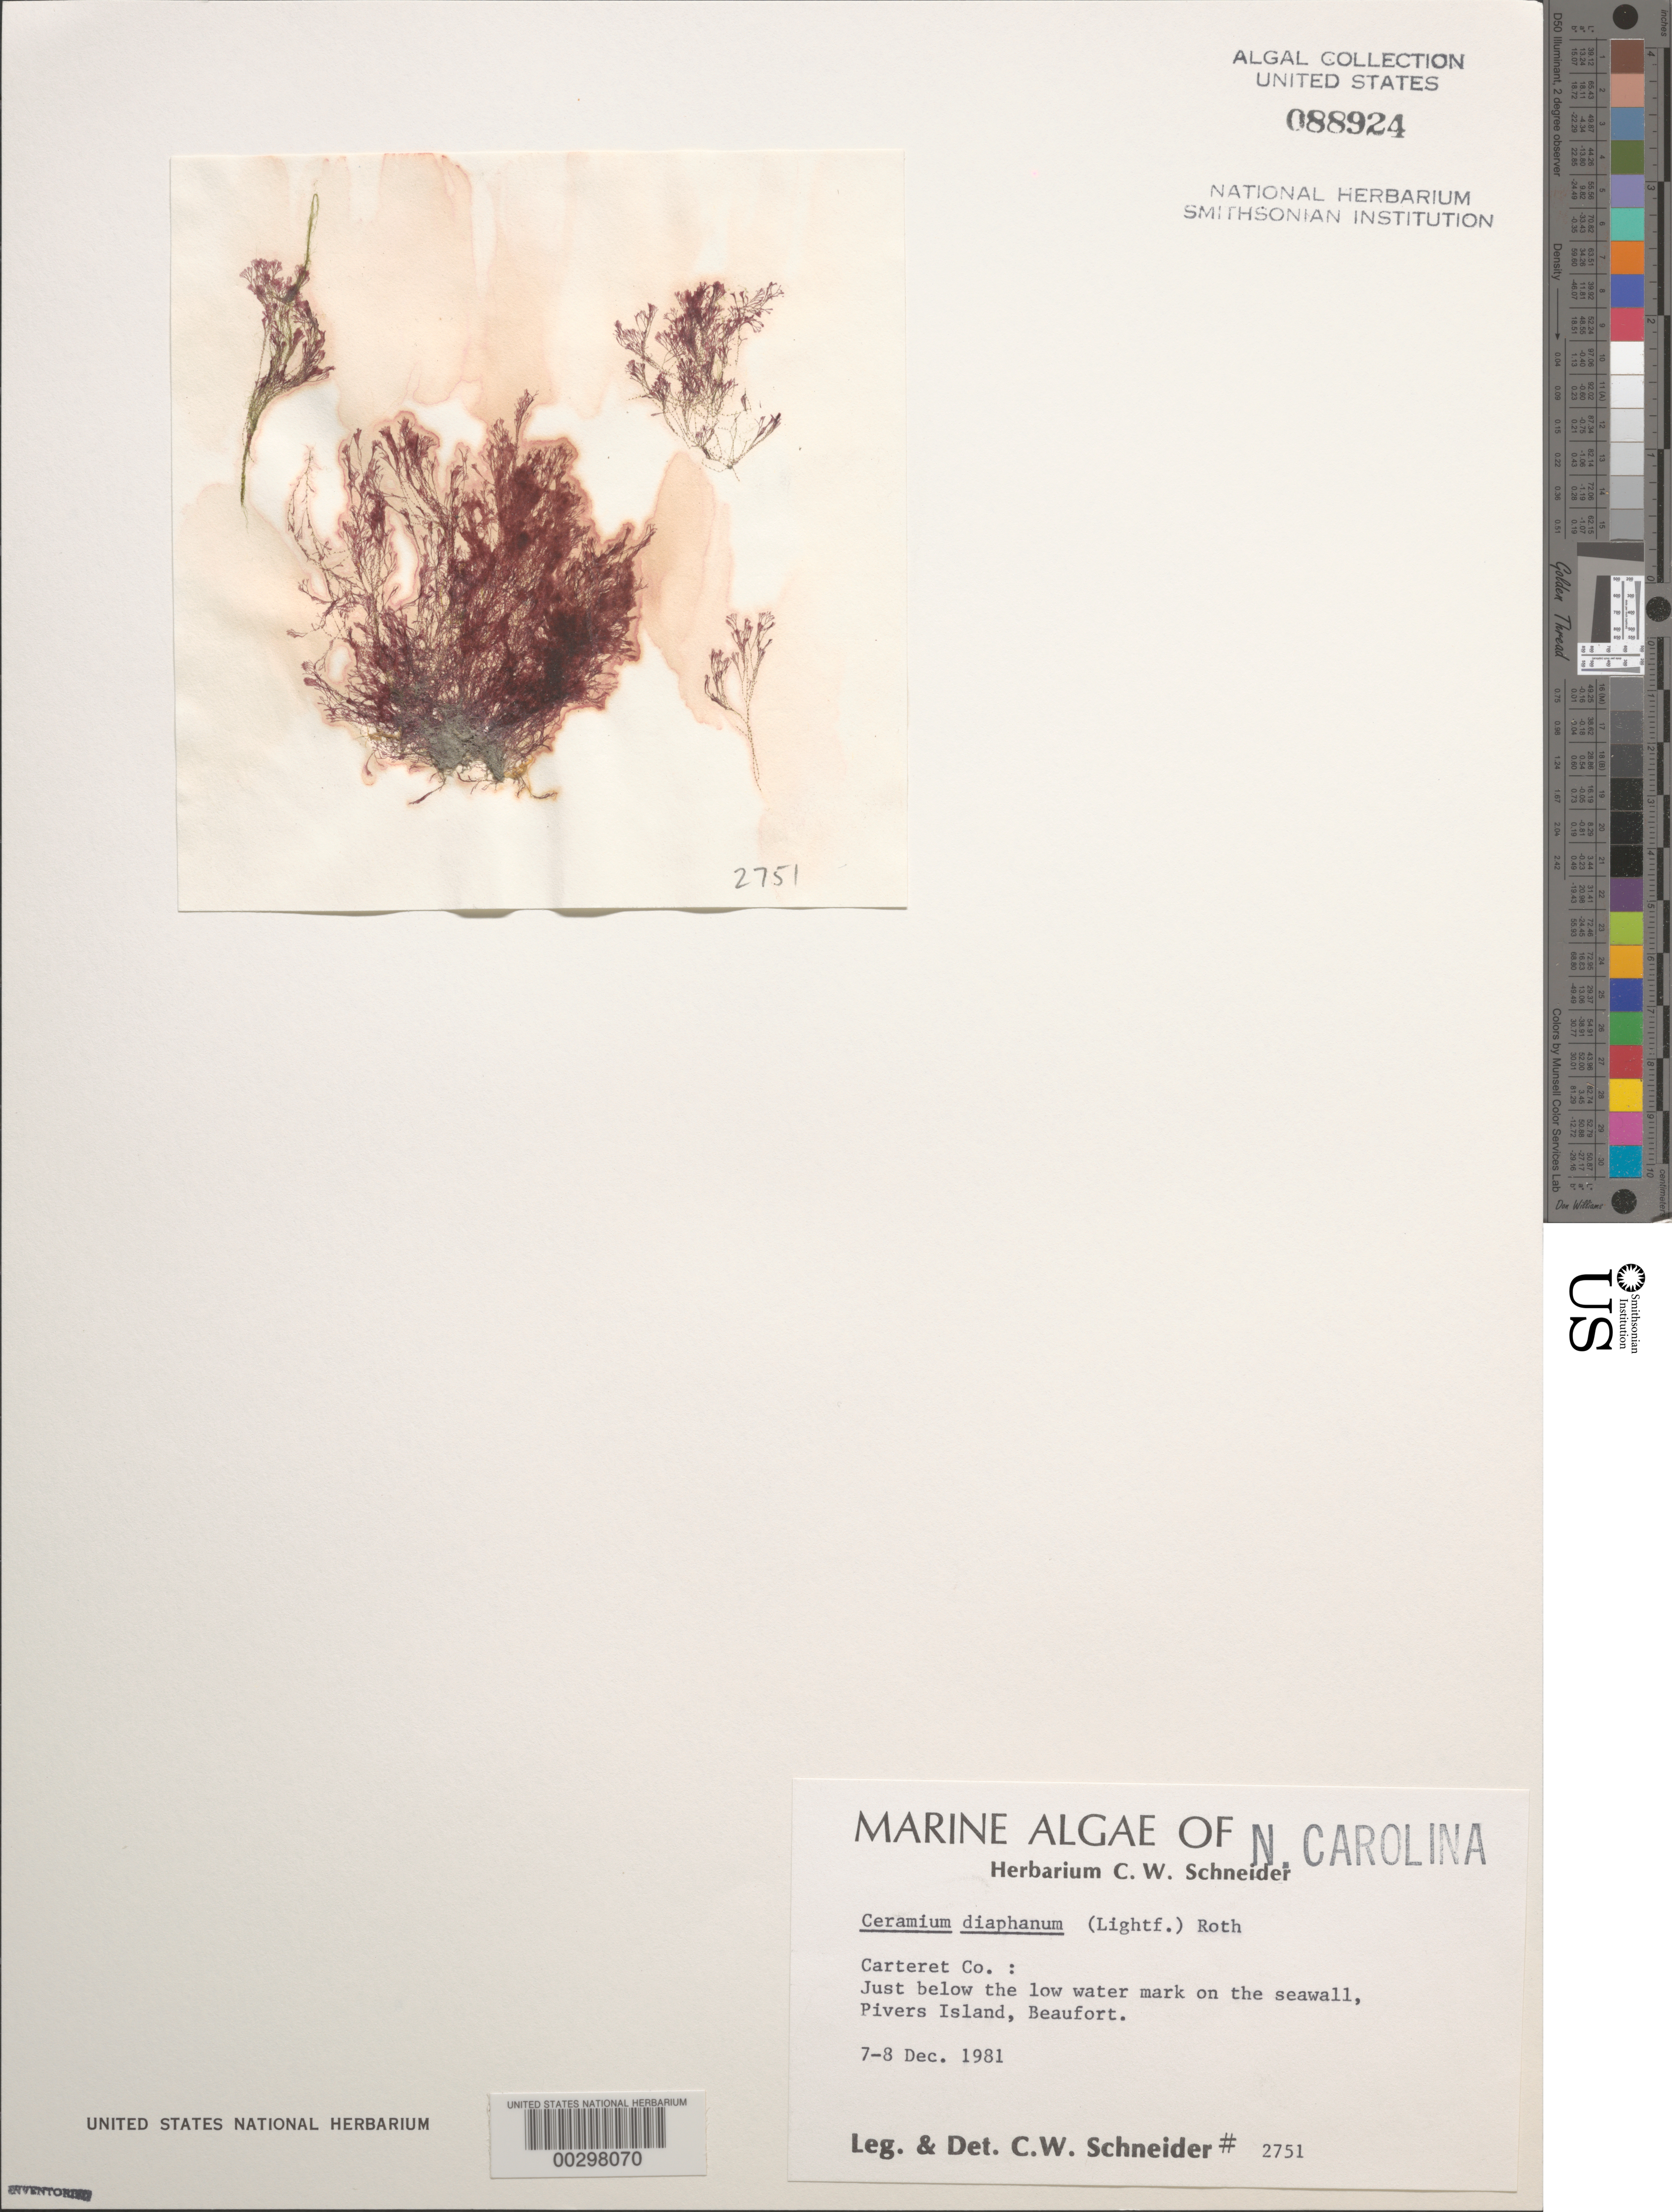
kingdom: Plantae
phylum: Rhodophyta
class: Florideophyceae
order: Ceramiales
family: Ceramiaceae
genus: Ceramium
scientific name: Ceramium diaphanum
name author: (Lightf.) Roth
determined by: Schneider, C. W.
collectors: C. W. Schneider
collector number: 2751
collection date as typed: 07 Dec 1981 TO 08 Dec 1981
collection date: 1981-12-07/1981-12-08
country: United States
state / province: North Carolina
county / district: Carteret County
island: Pivers Island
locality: Beaufort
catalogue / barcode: US 88924